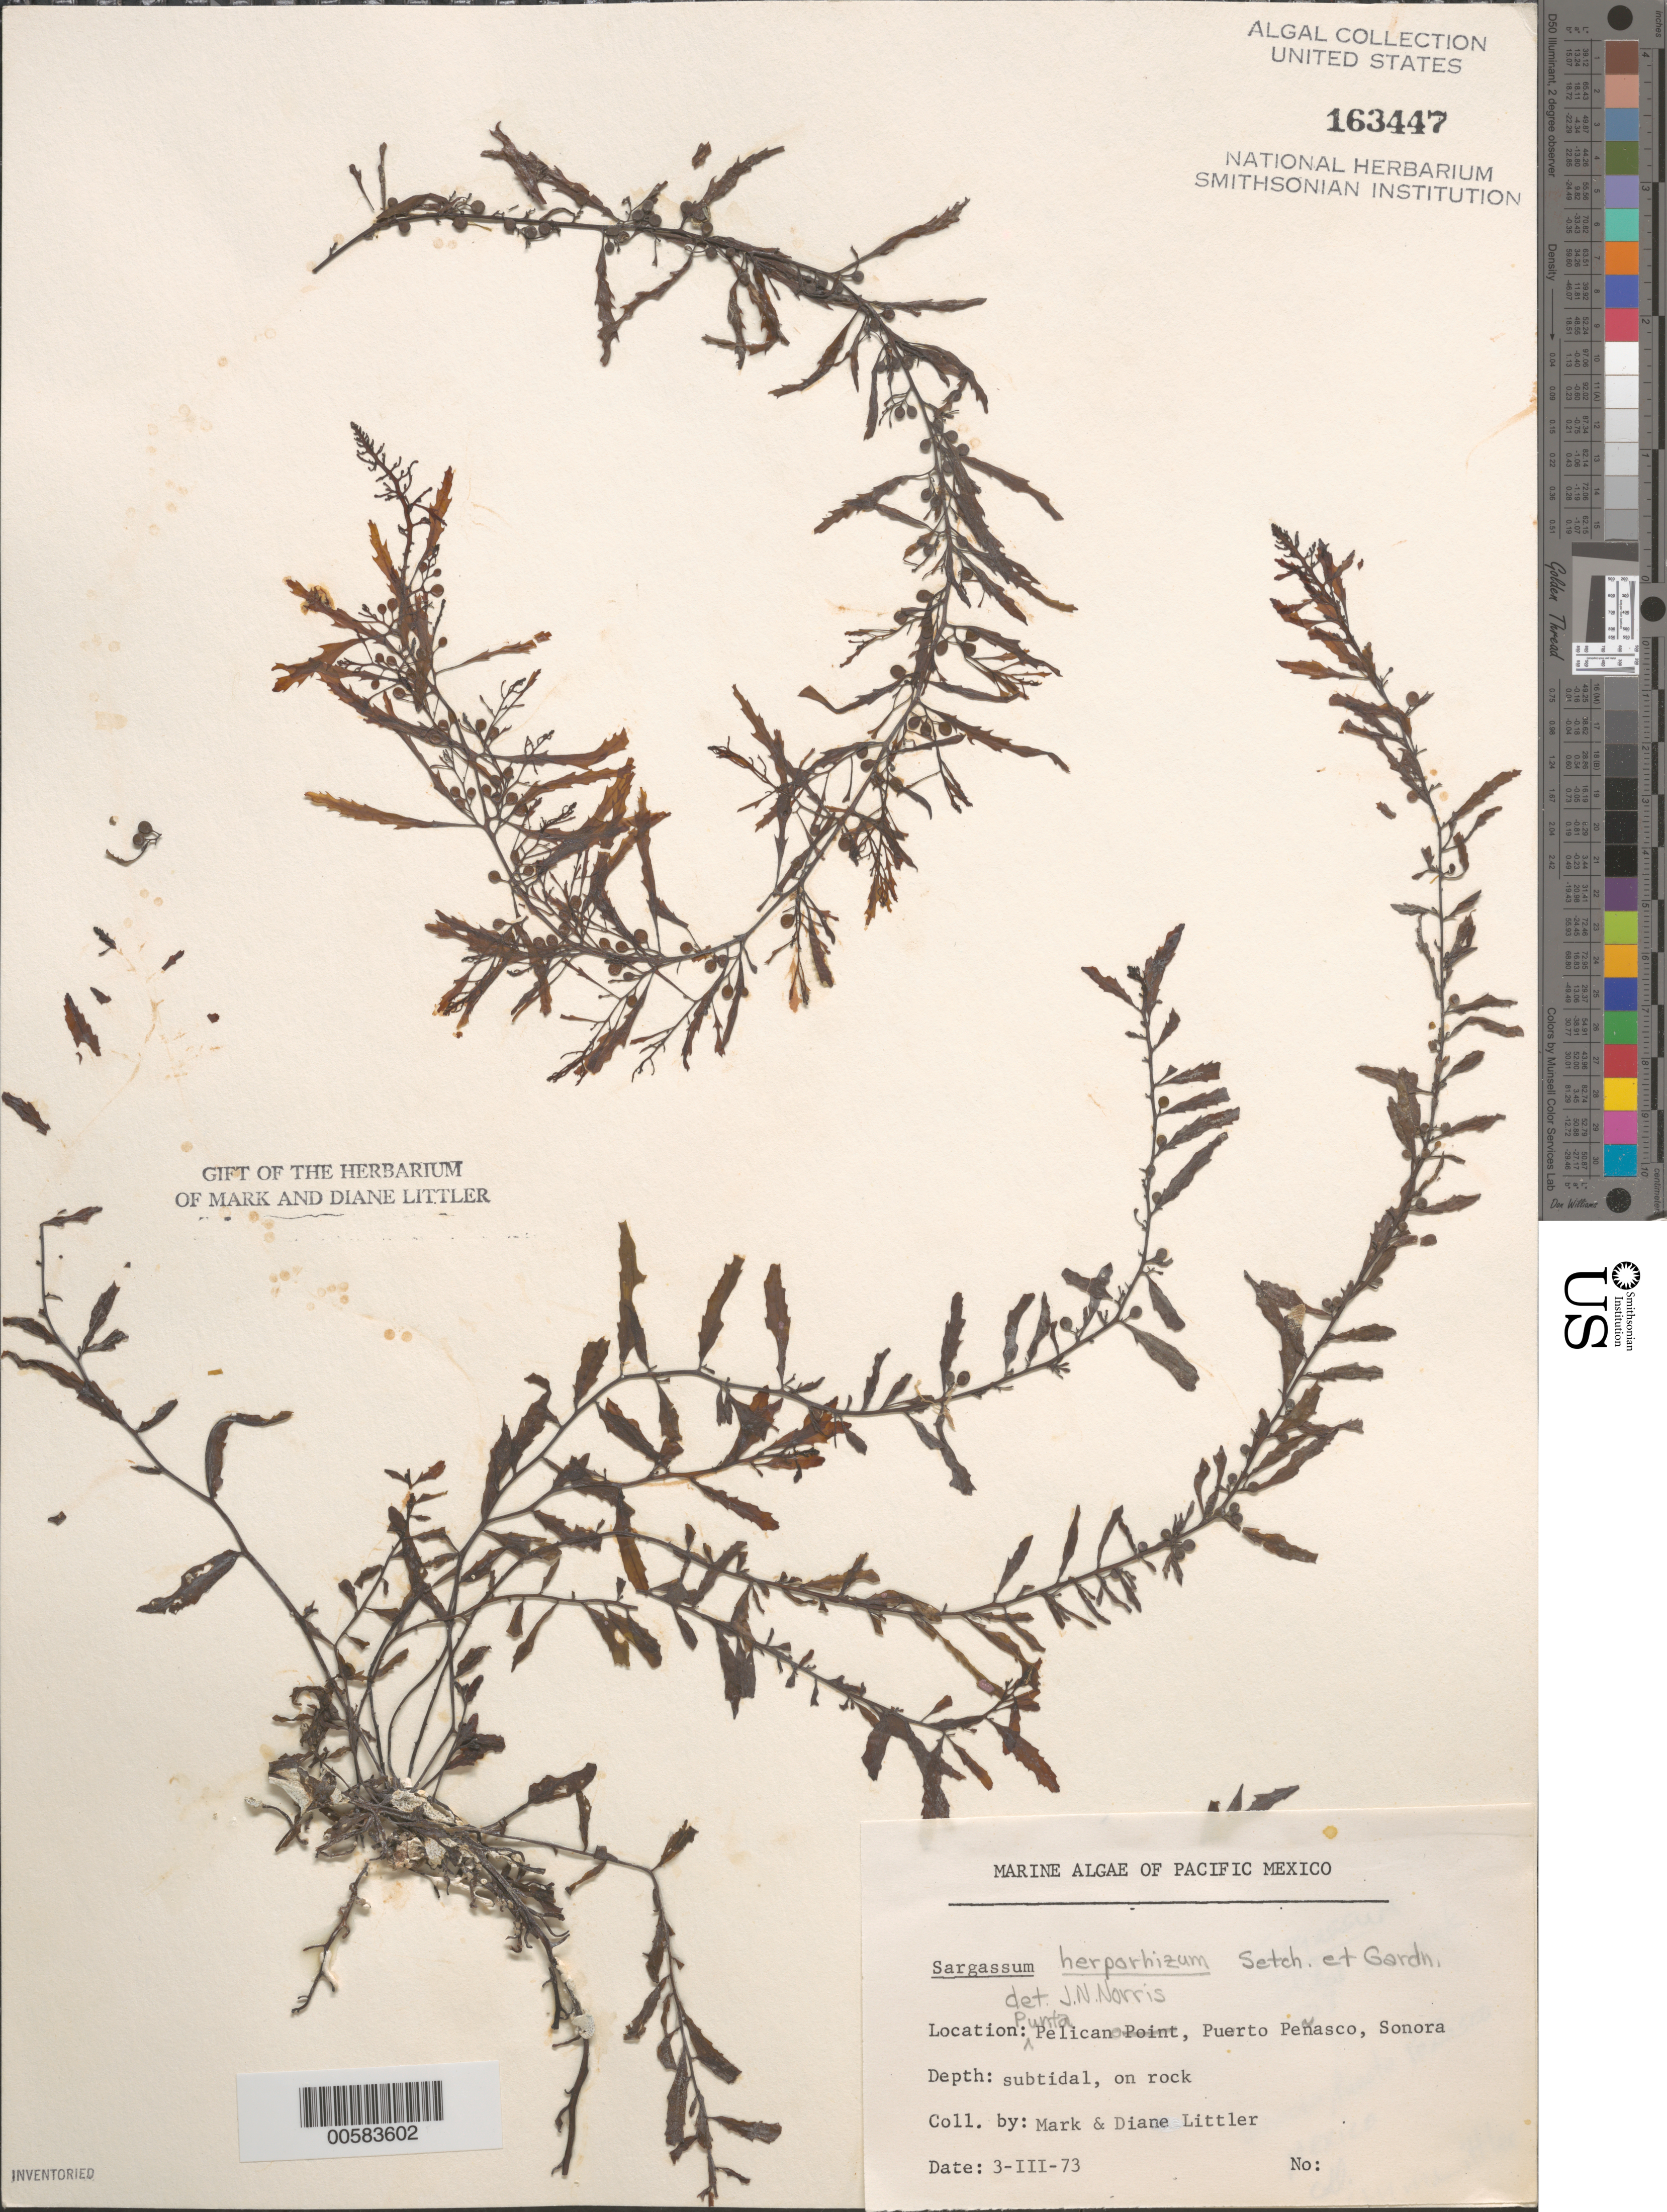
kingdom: Chromista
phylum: Ochrophyta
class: Phaeophyceae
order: Fucales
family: Sargassaceae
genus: Sargassum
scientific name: Sargassum herporhizum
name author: Setch. & N.L. Gardner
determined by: Norris, James N.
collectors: M. M. Littler & D. S. Littler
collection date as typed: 03 Mar 1973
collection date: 1973-03-03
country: Mexico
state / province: Sonora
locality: Punta Pelicano, Puerto Penasco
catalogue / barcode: US 163447